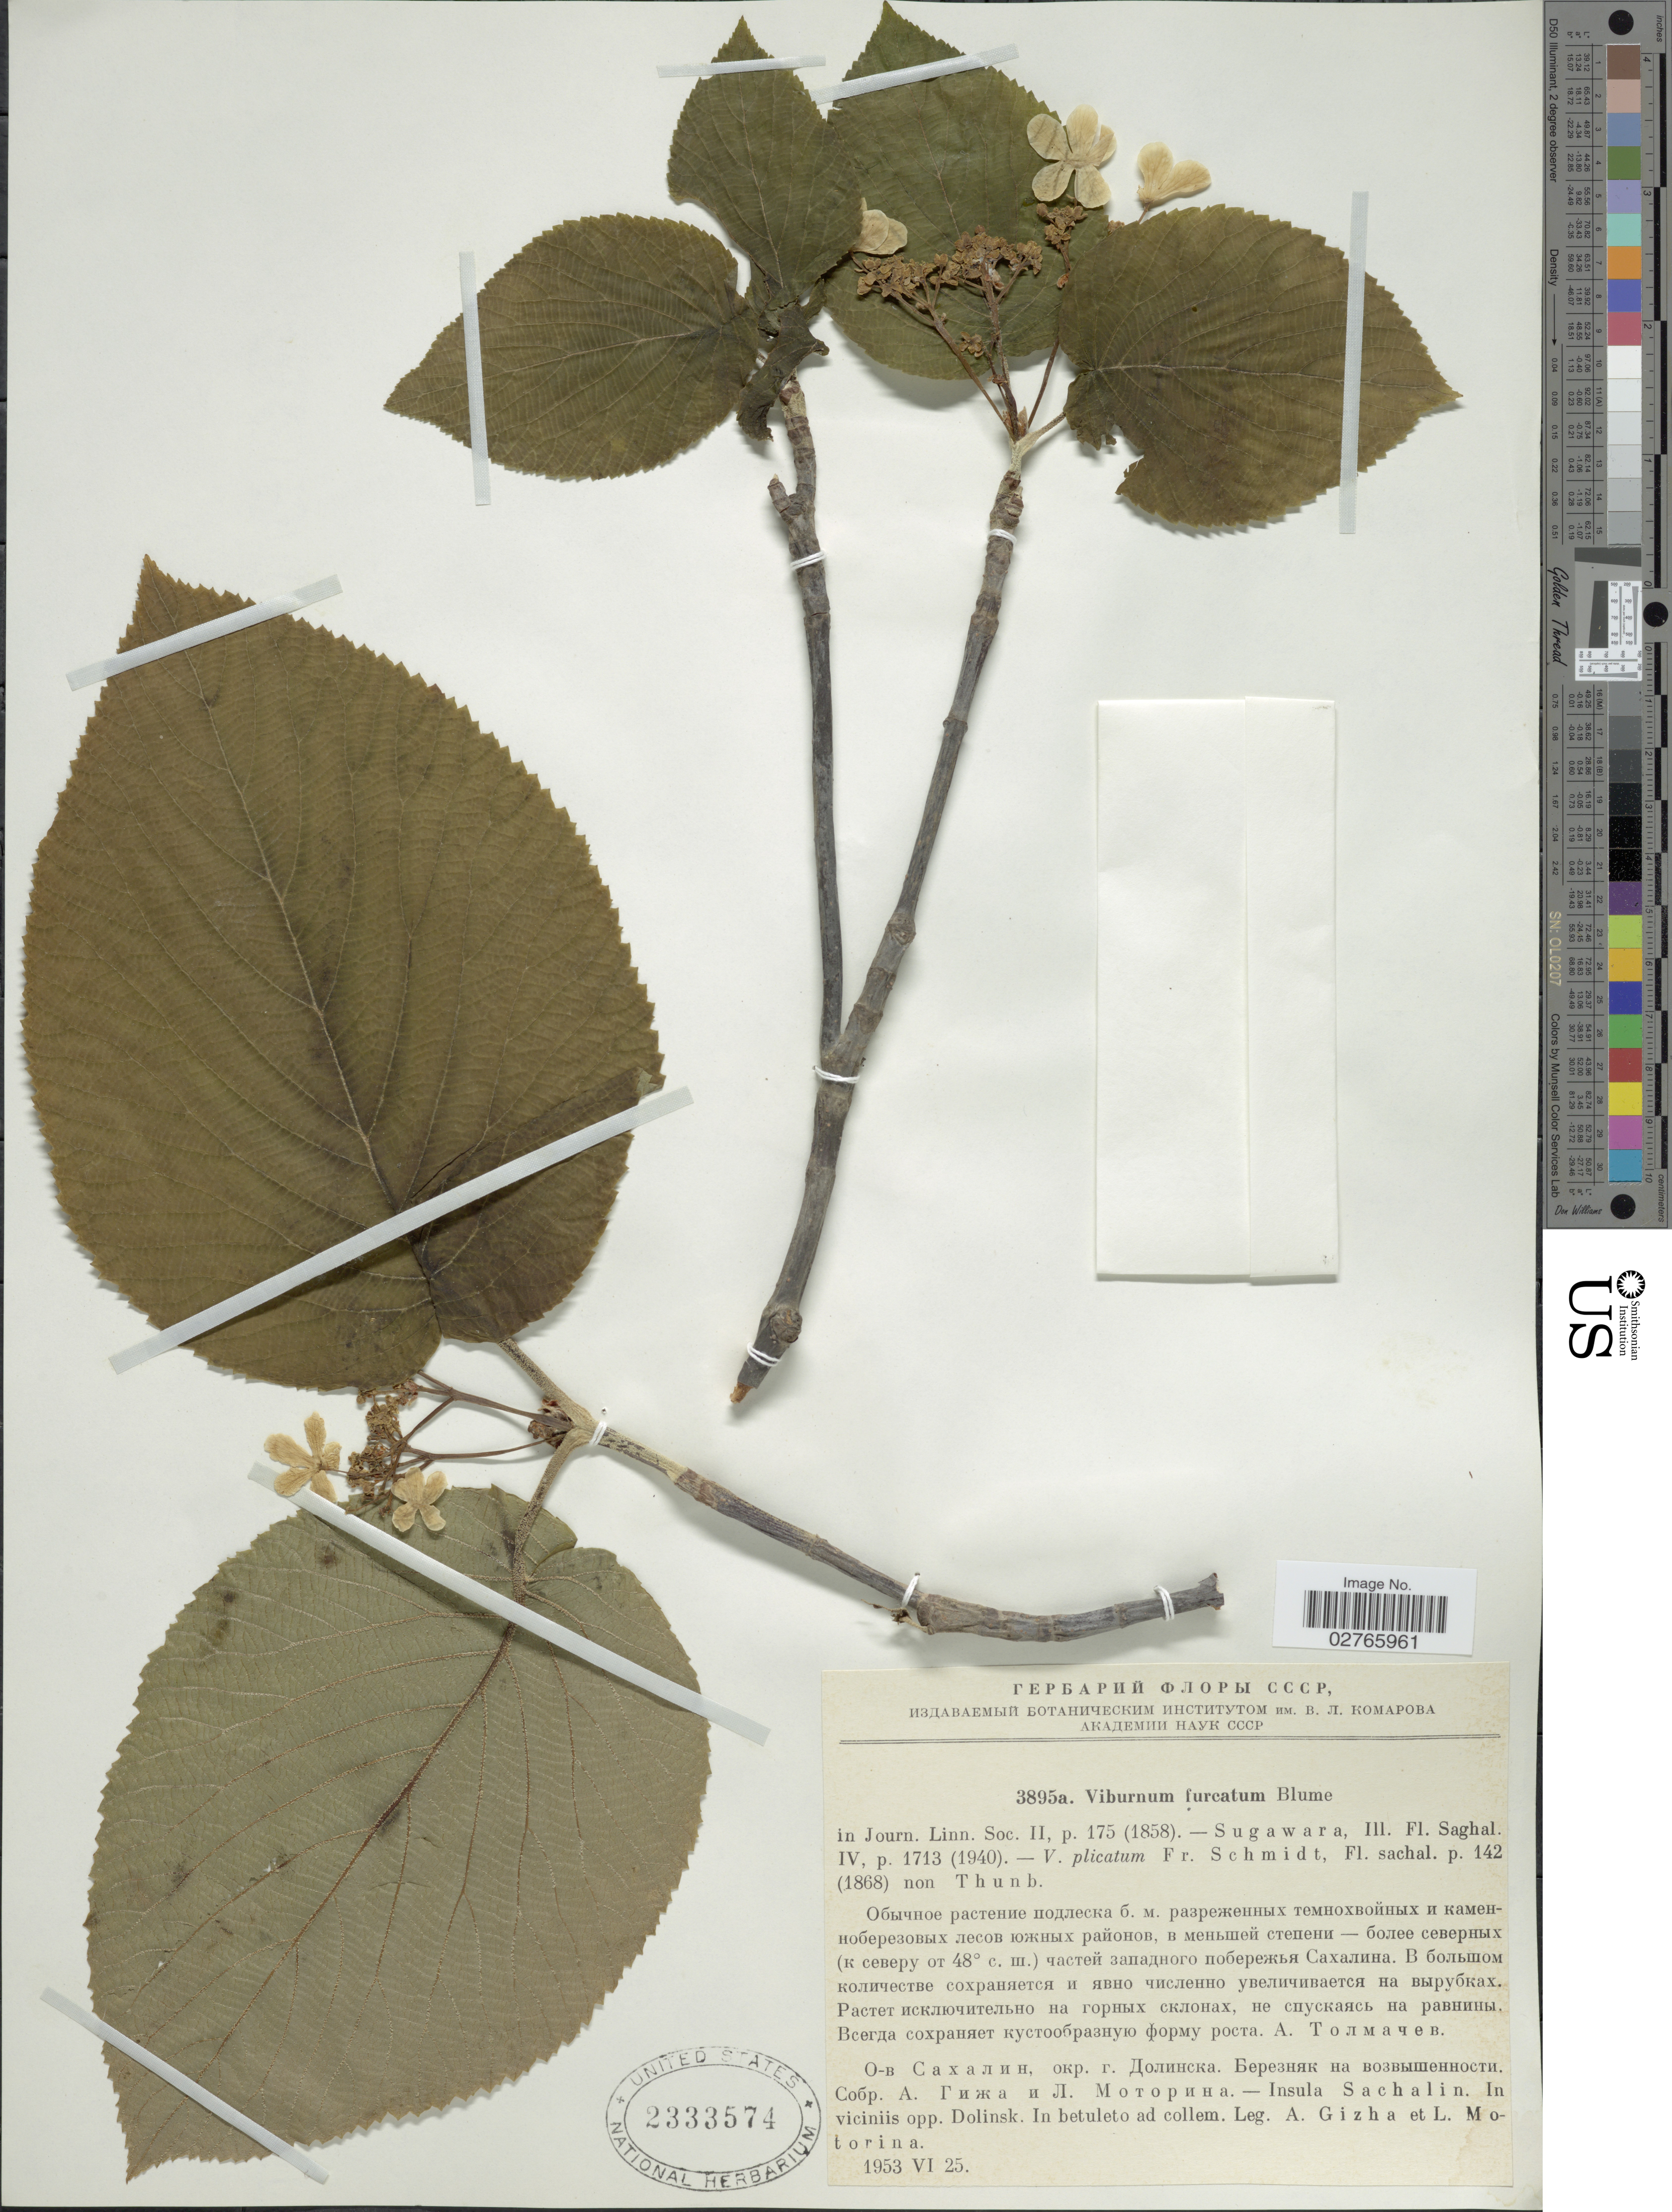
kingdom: Plantae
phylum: Tracheophyta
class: Magnoliopsida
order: Dipsacales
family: Viburnaceae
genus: Viburnum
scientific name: Viburnum furcatum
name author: Blume ex Maxim.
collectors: A. Gizha & L. Motorina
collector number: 3895a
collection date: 1953-06-25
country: Russian Federation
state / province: Sakhalin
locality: Insula Sachalin. In viciniis opp. Dolinsk. In betuleto ad collem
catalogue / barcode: US 2333574